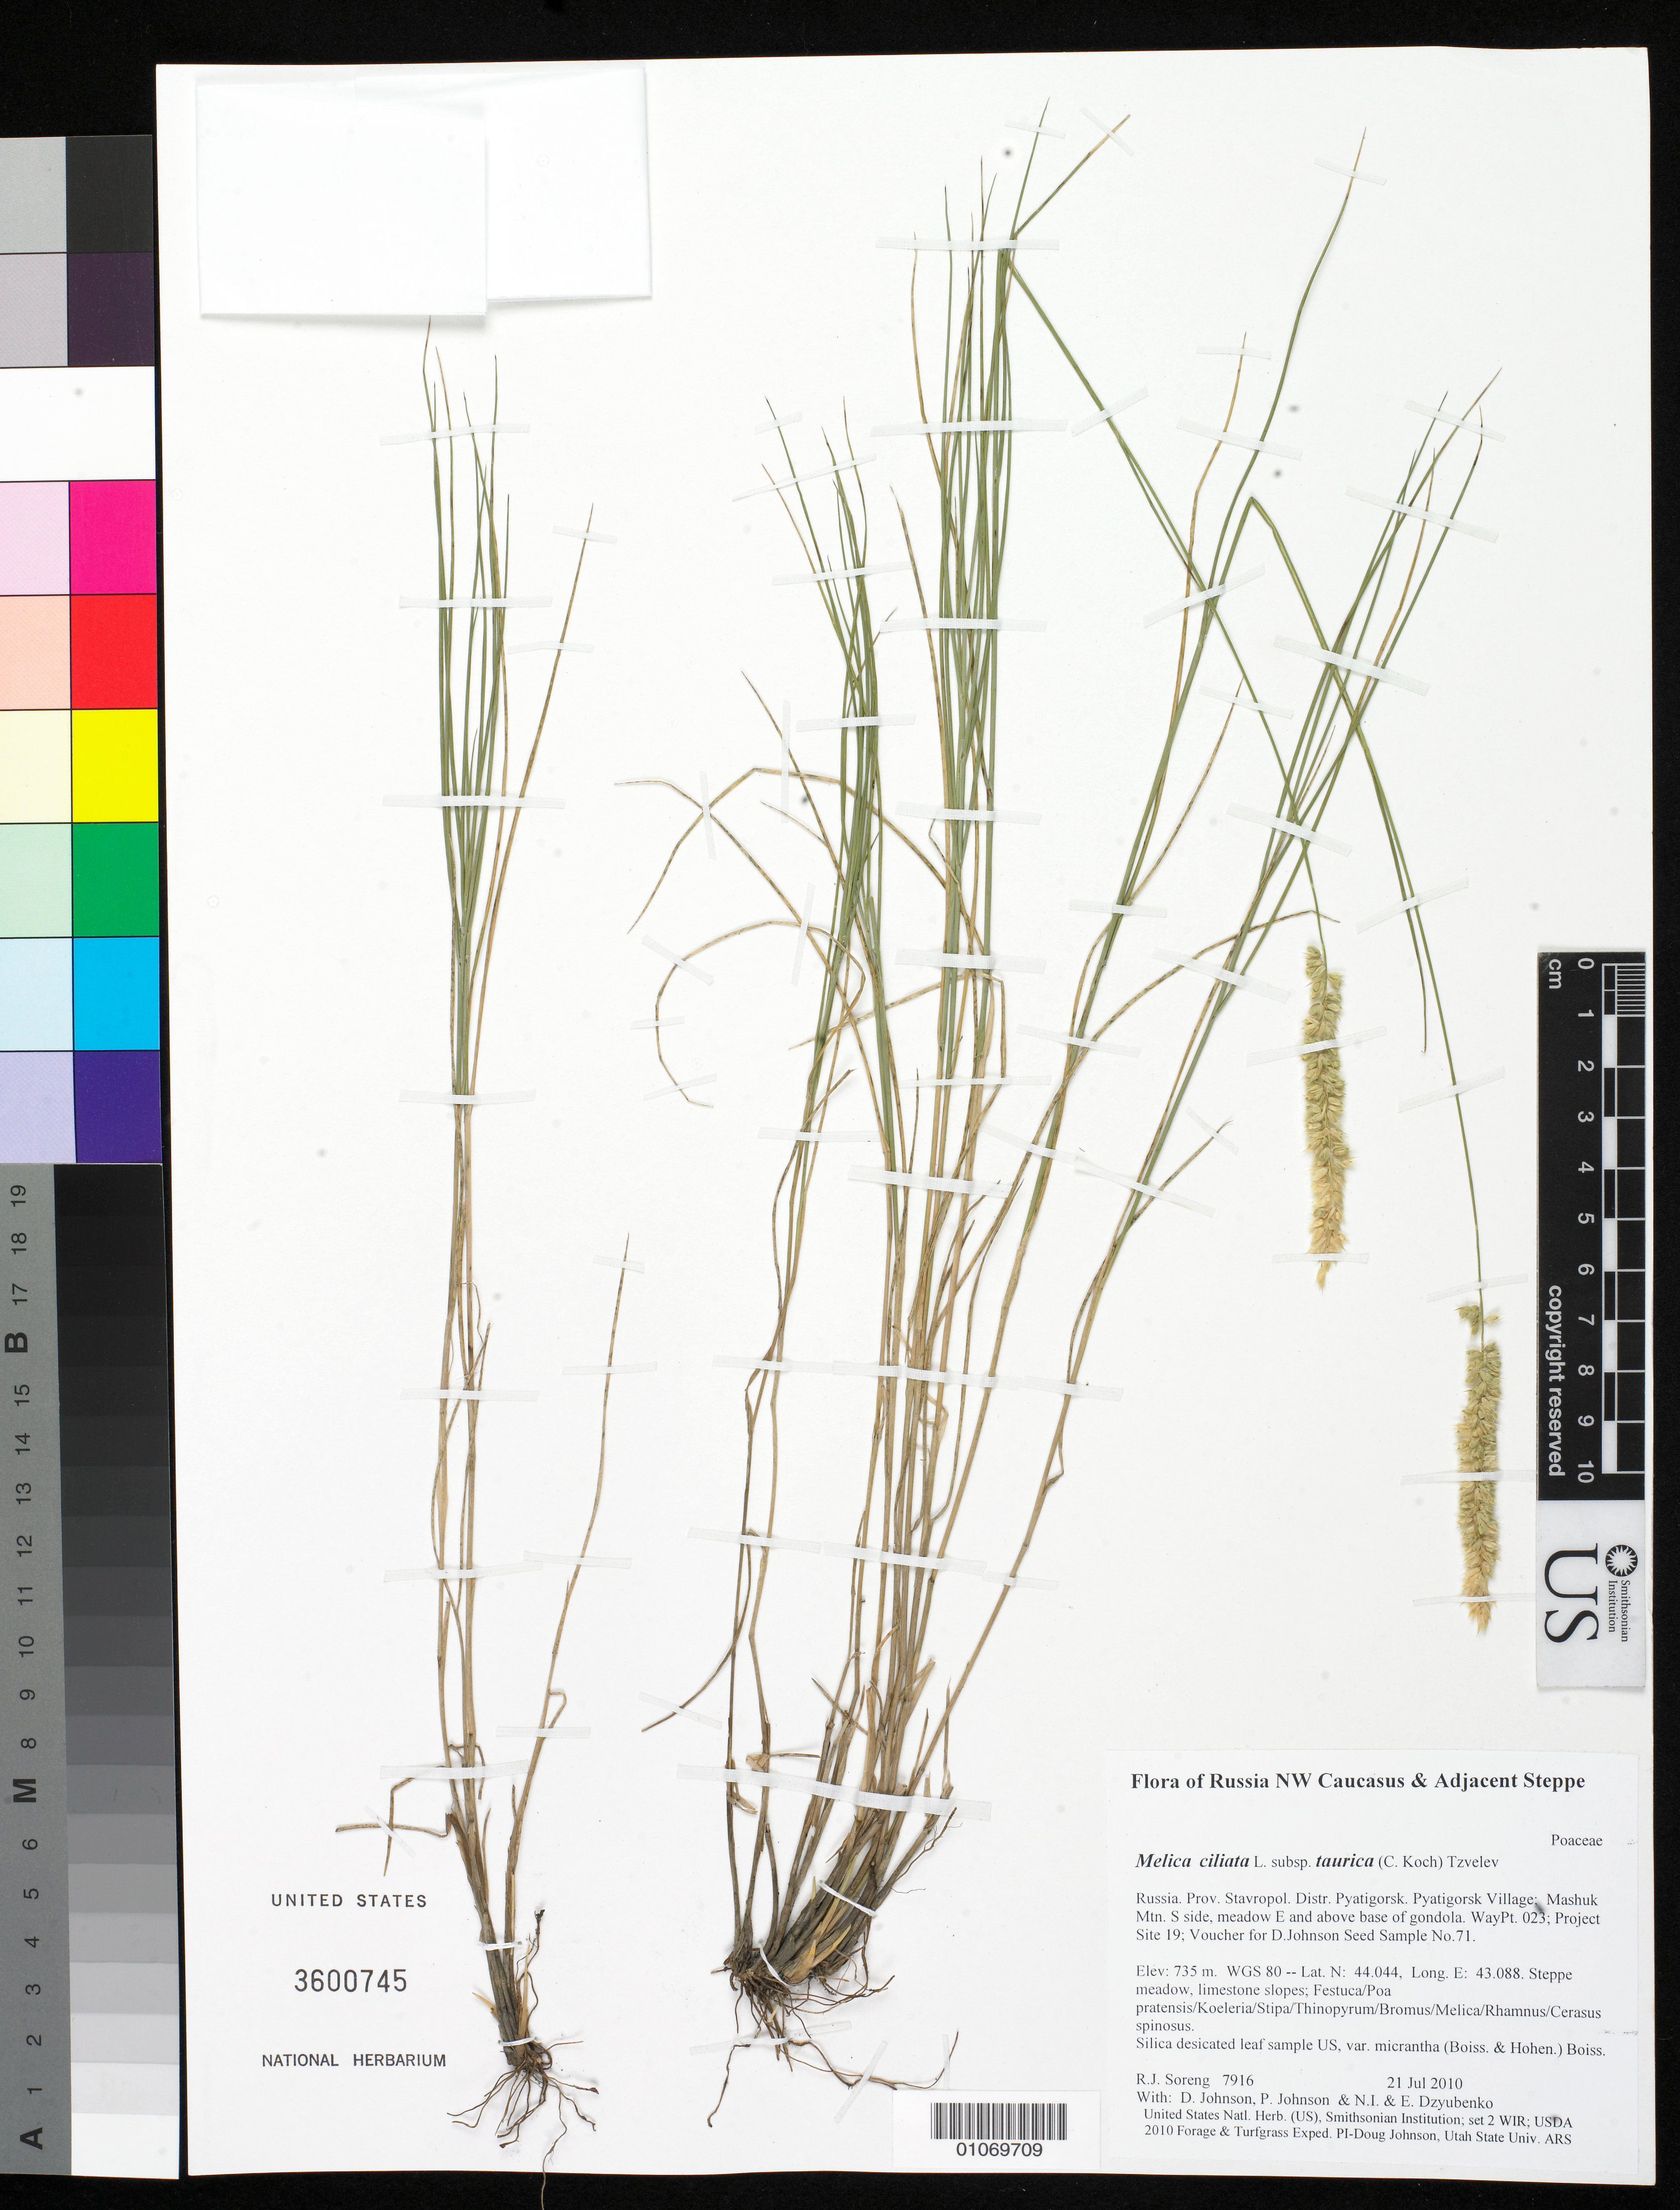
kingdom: Plantae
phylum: Tracheophyta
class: Liliopsida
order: Poales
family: Poaceae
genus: Melica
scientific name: Melica ciliata subsp. taurica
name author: (C. Koch) Tzvelev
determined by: Soreng, Robert J., Research Associate (BOT), Smithsonian Institution - National Museum of Natural History (UNITED STATES)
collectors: R. J. Soreng, D. Johnson, P. Johnson, N. Dzyubenko & E. Dzyubenko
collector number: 7916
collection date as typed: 21 Jul 2010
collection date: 2010-07-21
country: Russian Federation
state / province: Stavropol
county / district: Pyatigorsk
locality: Pyatigorsk Village; Mashuk Mtn. S side, meadow E and above base of gondola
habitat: Steppe meadow, limestone slopes; Festuca/Poa pratensis/Koeleria/Stipa/Thinopyrum/Bromus/Melica/Rhamnus/Cerasus spinosus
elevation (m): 735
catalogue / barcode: US 3600745